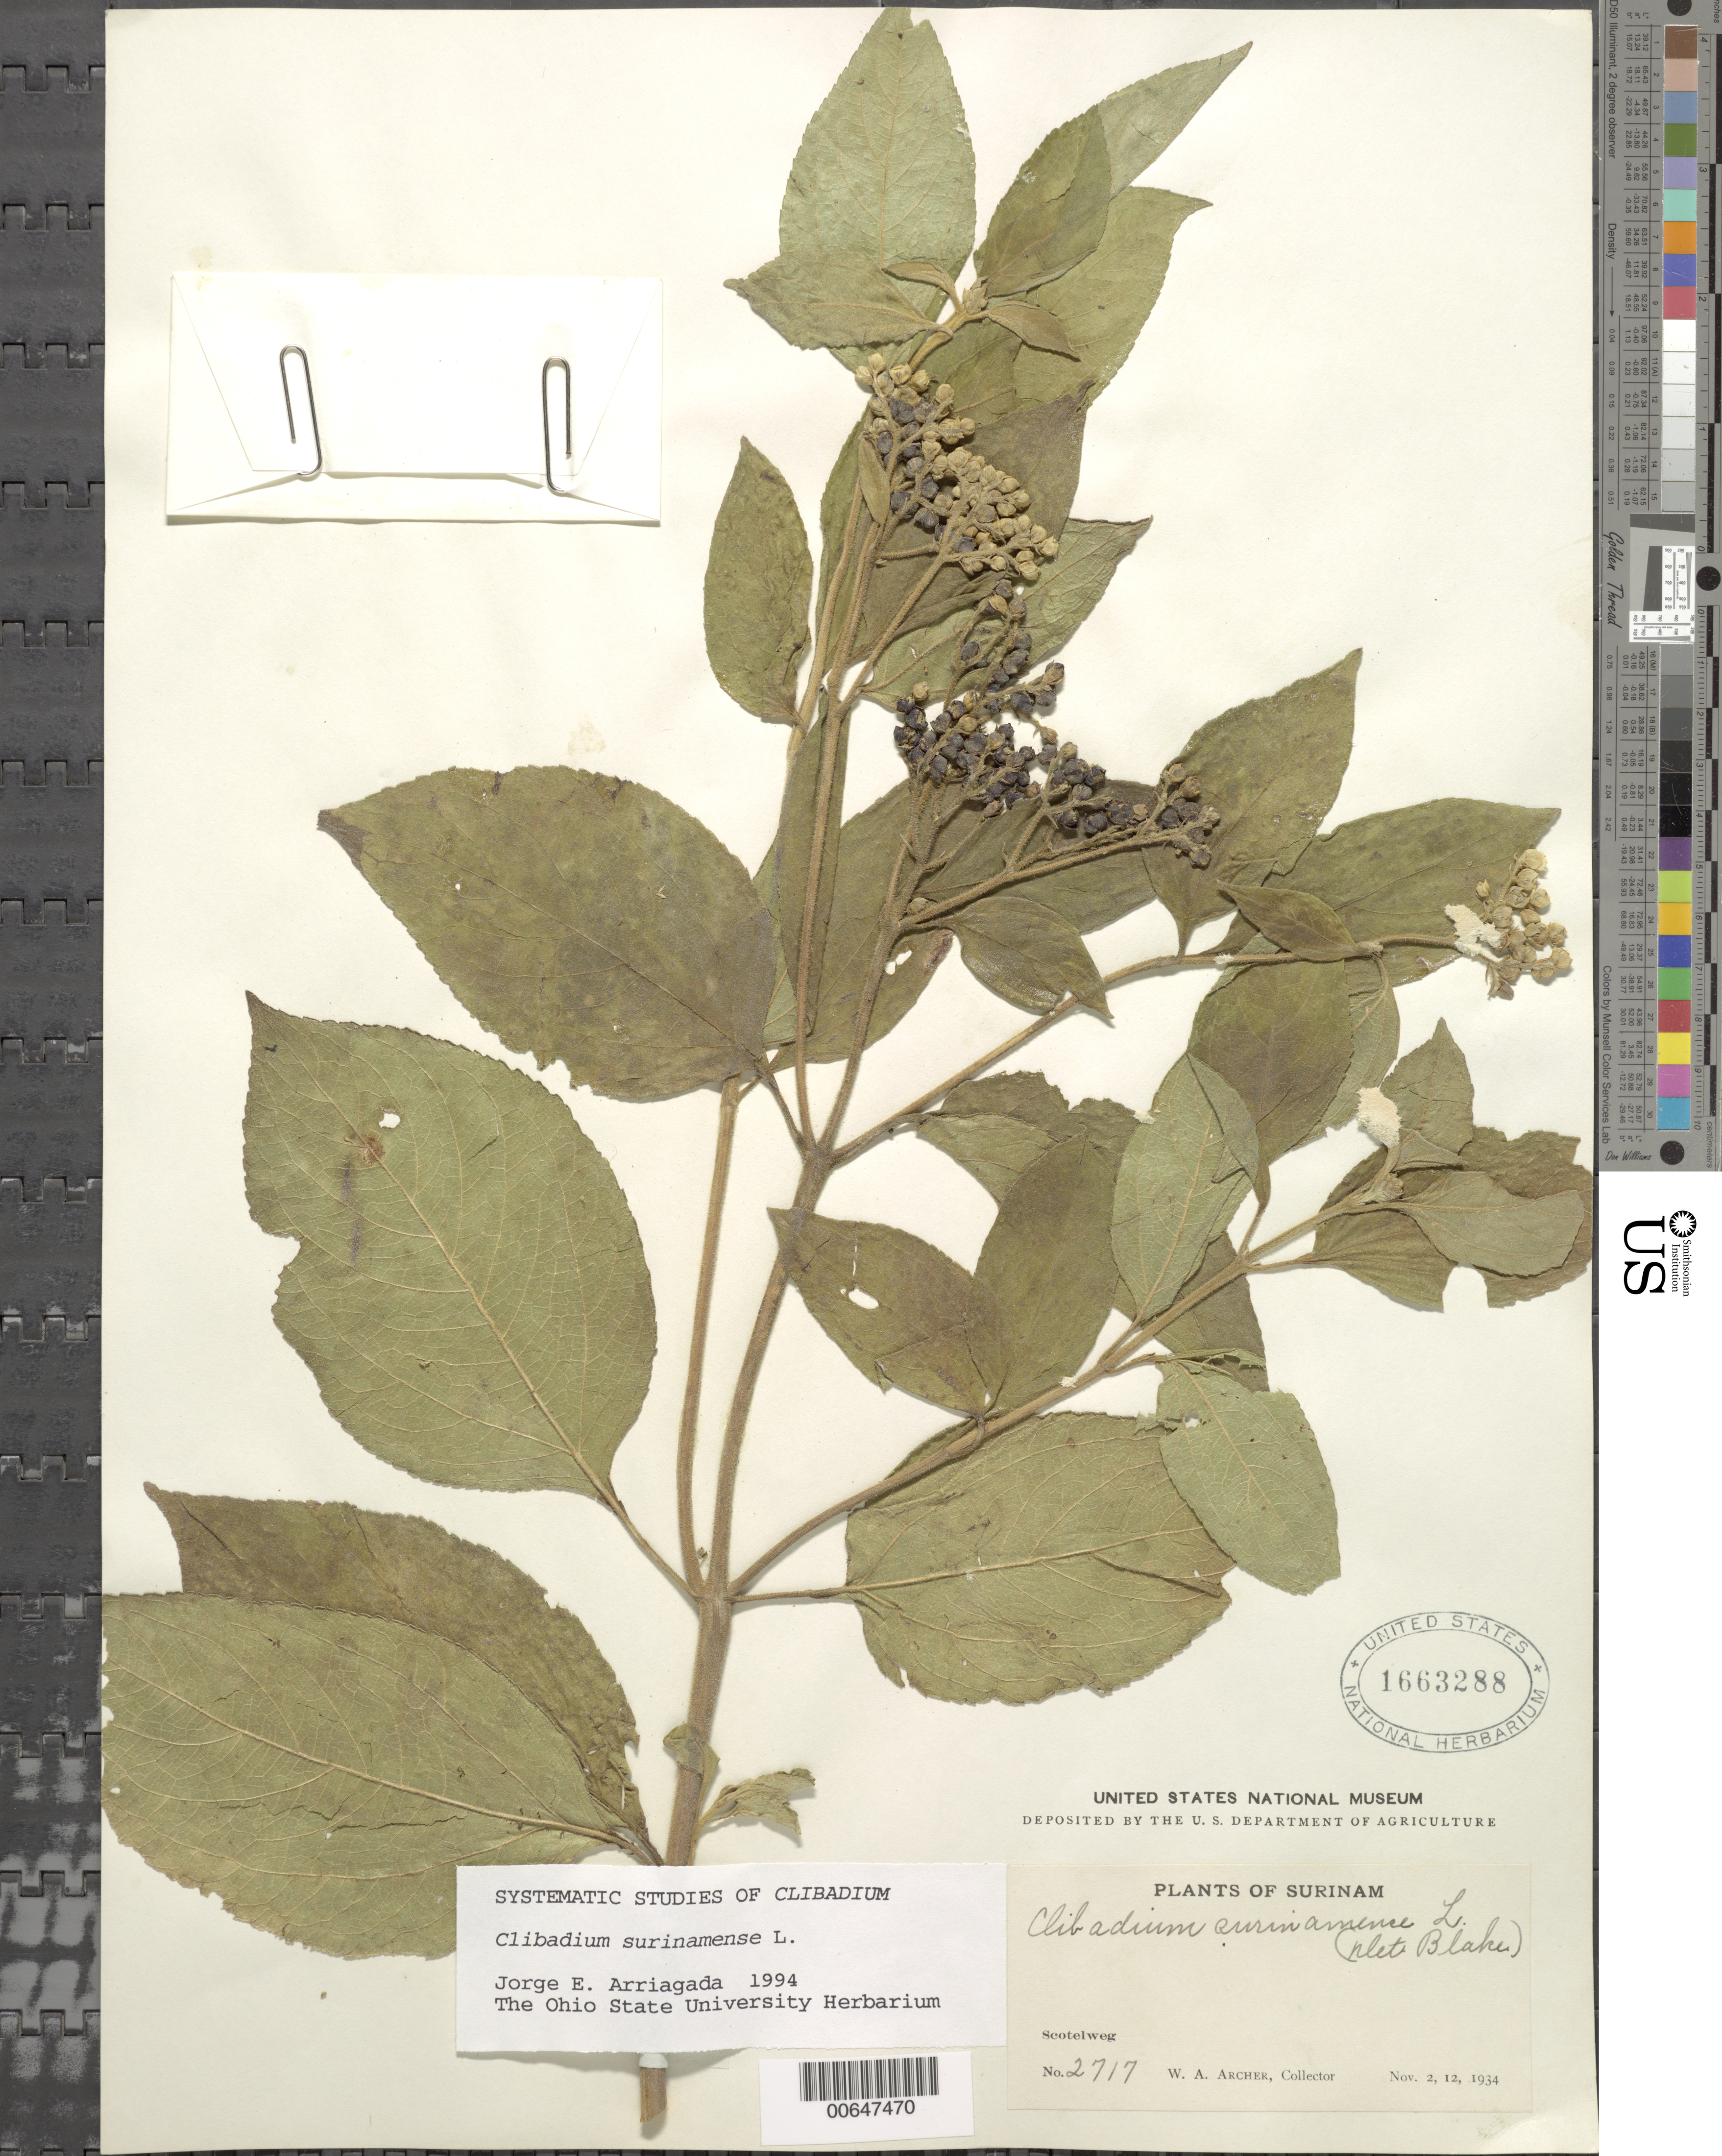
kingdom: Plantae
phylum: Tracheophyta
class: Magnoliopsida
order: Asterales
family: Asteraceae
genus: Clibadium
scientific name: Clibadium surinamense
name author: L.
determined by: Arriagada, J. E.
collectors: W. A. Archer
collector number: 2717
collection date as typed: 2-Nov-34 or 12-Nov-34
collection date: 1934-11-02 or 1934-11-12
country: Suriname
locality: Scotelweg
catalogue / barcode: US 1663288